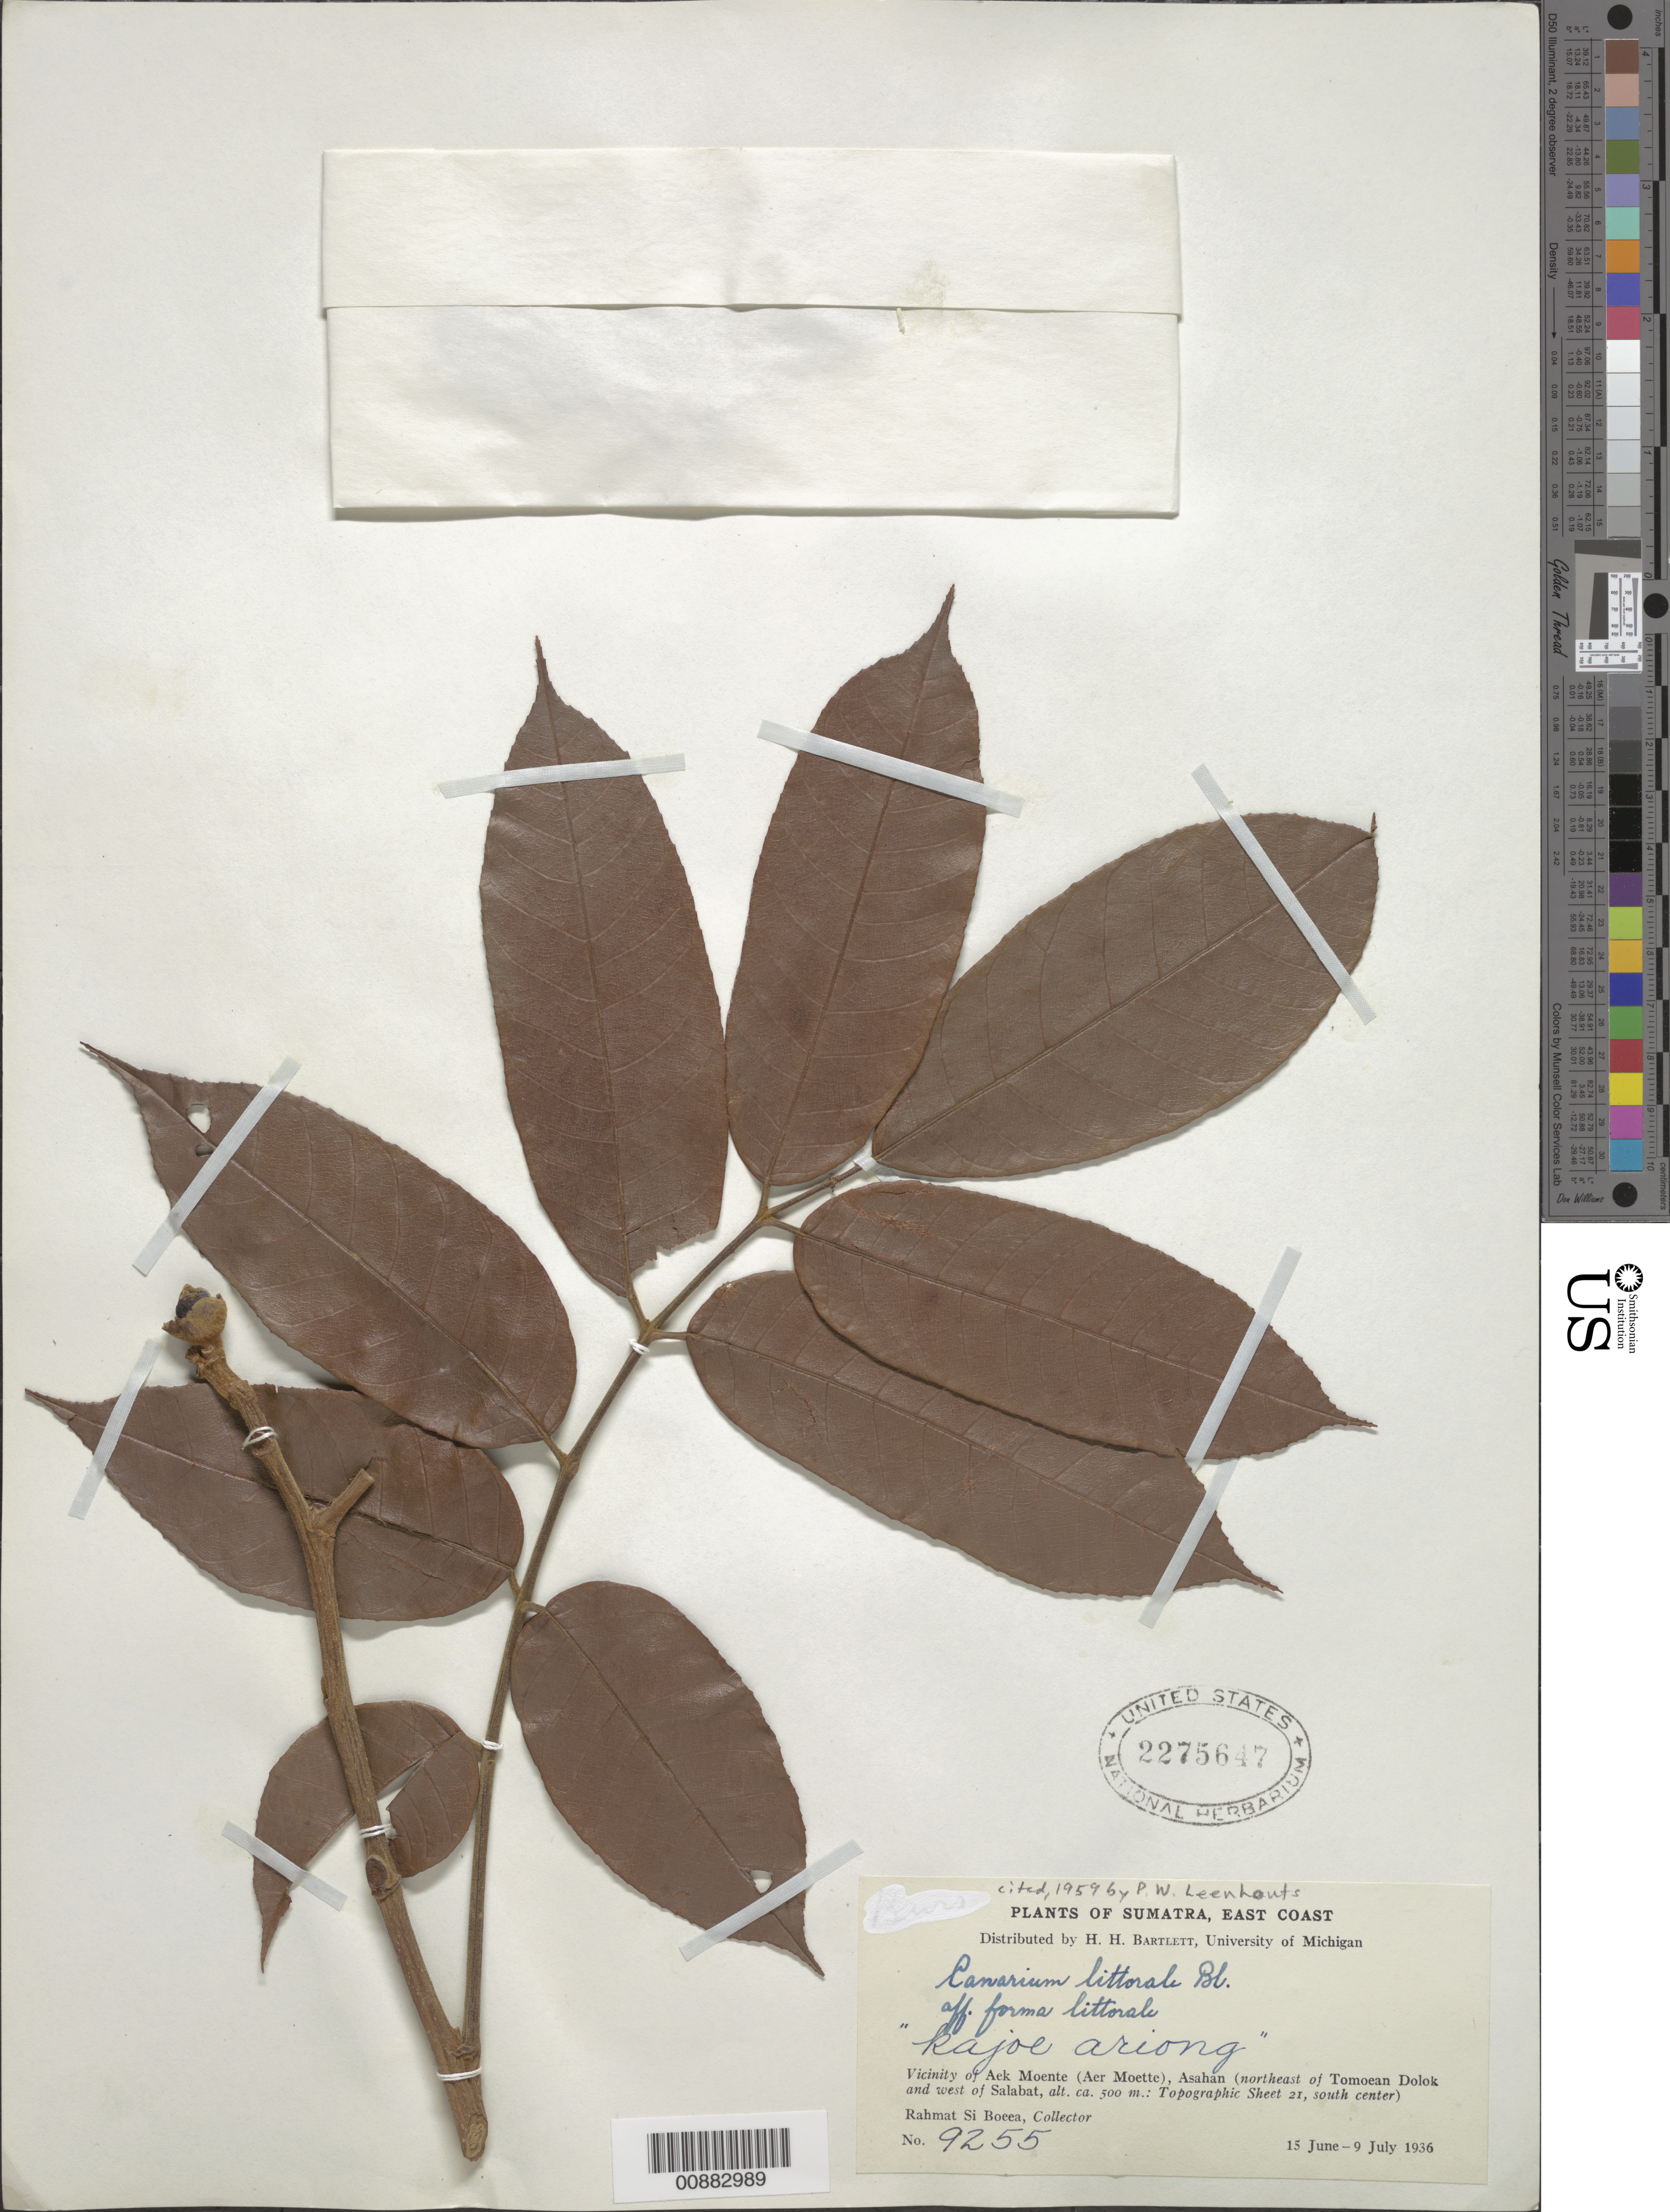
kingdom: Plantae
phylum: Tracheophyta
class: Magnoliopsida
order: Sapindales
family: Burseraceae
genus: Canarium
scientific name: Canarium littorale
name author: Blume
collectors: Rahmat Si Boeea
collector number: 9255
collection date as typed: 15 Jun 1936 to 09 Jul 1936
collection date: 1936-06-15/1936-07-09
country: Indonesia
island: Sumatra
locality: Asahan River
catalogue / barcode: US 2275647